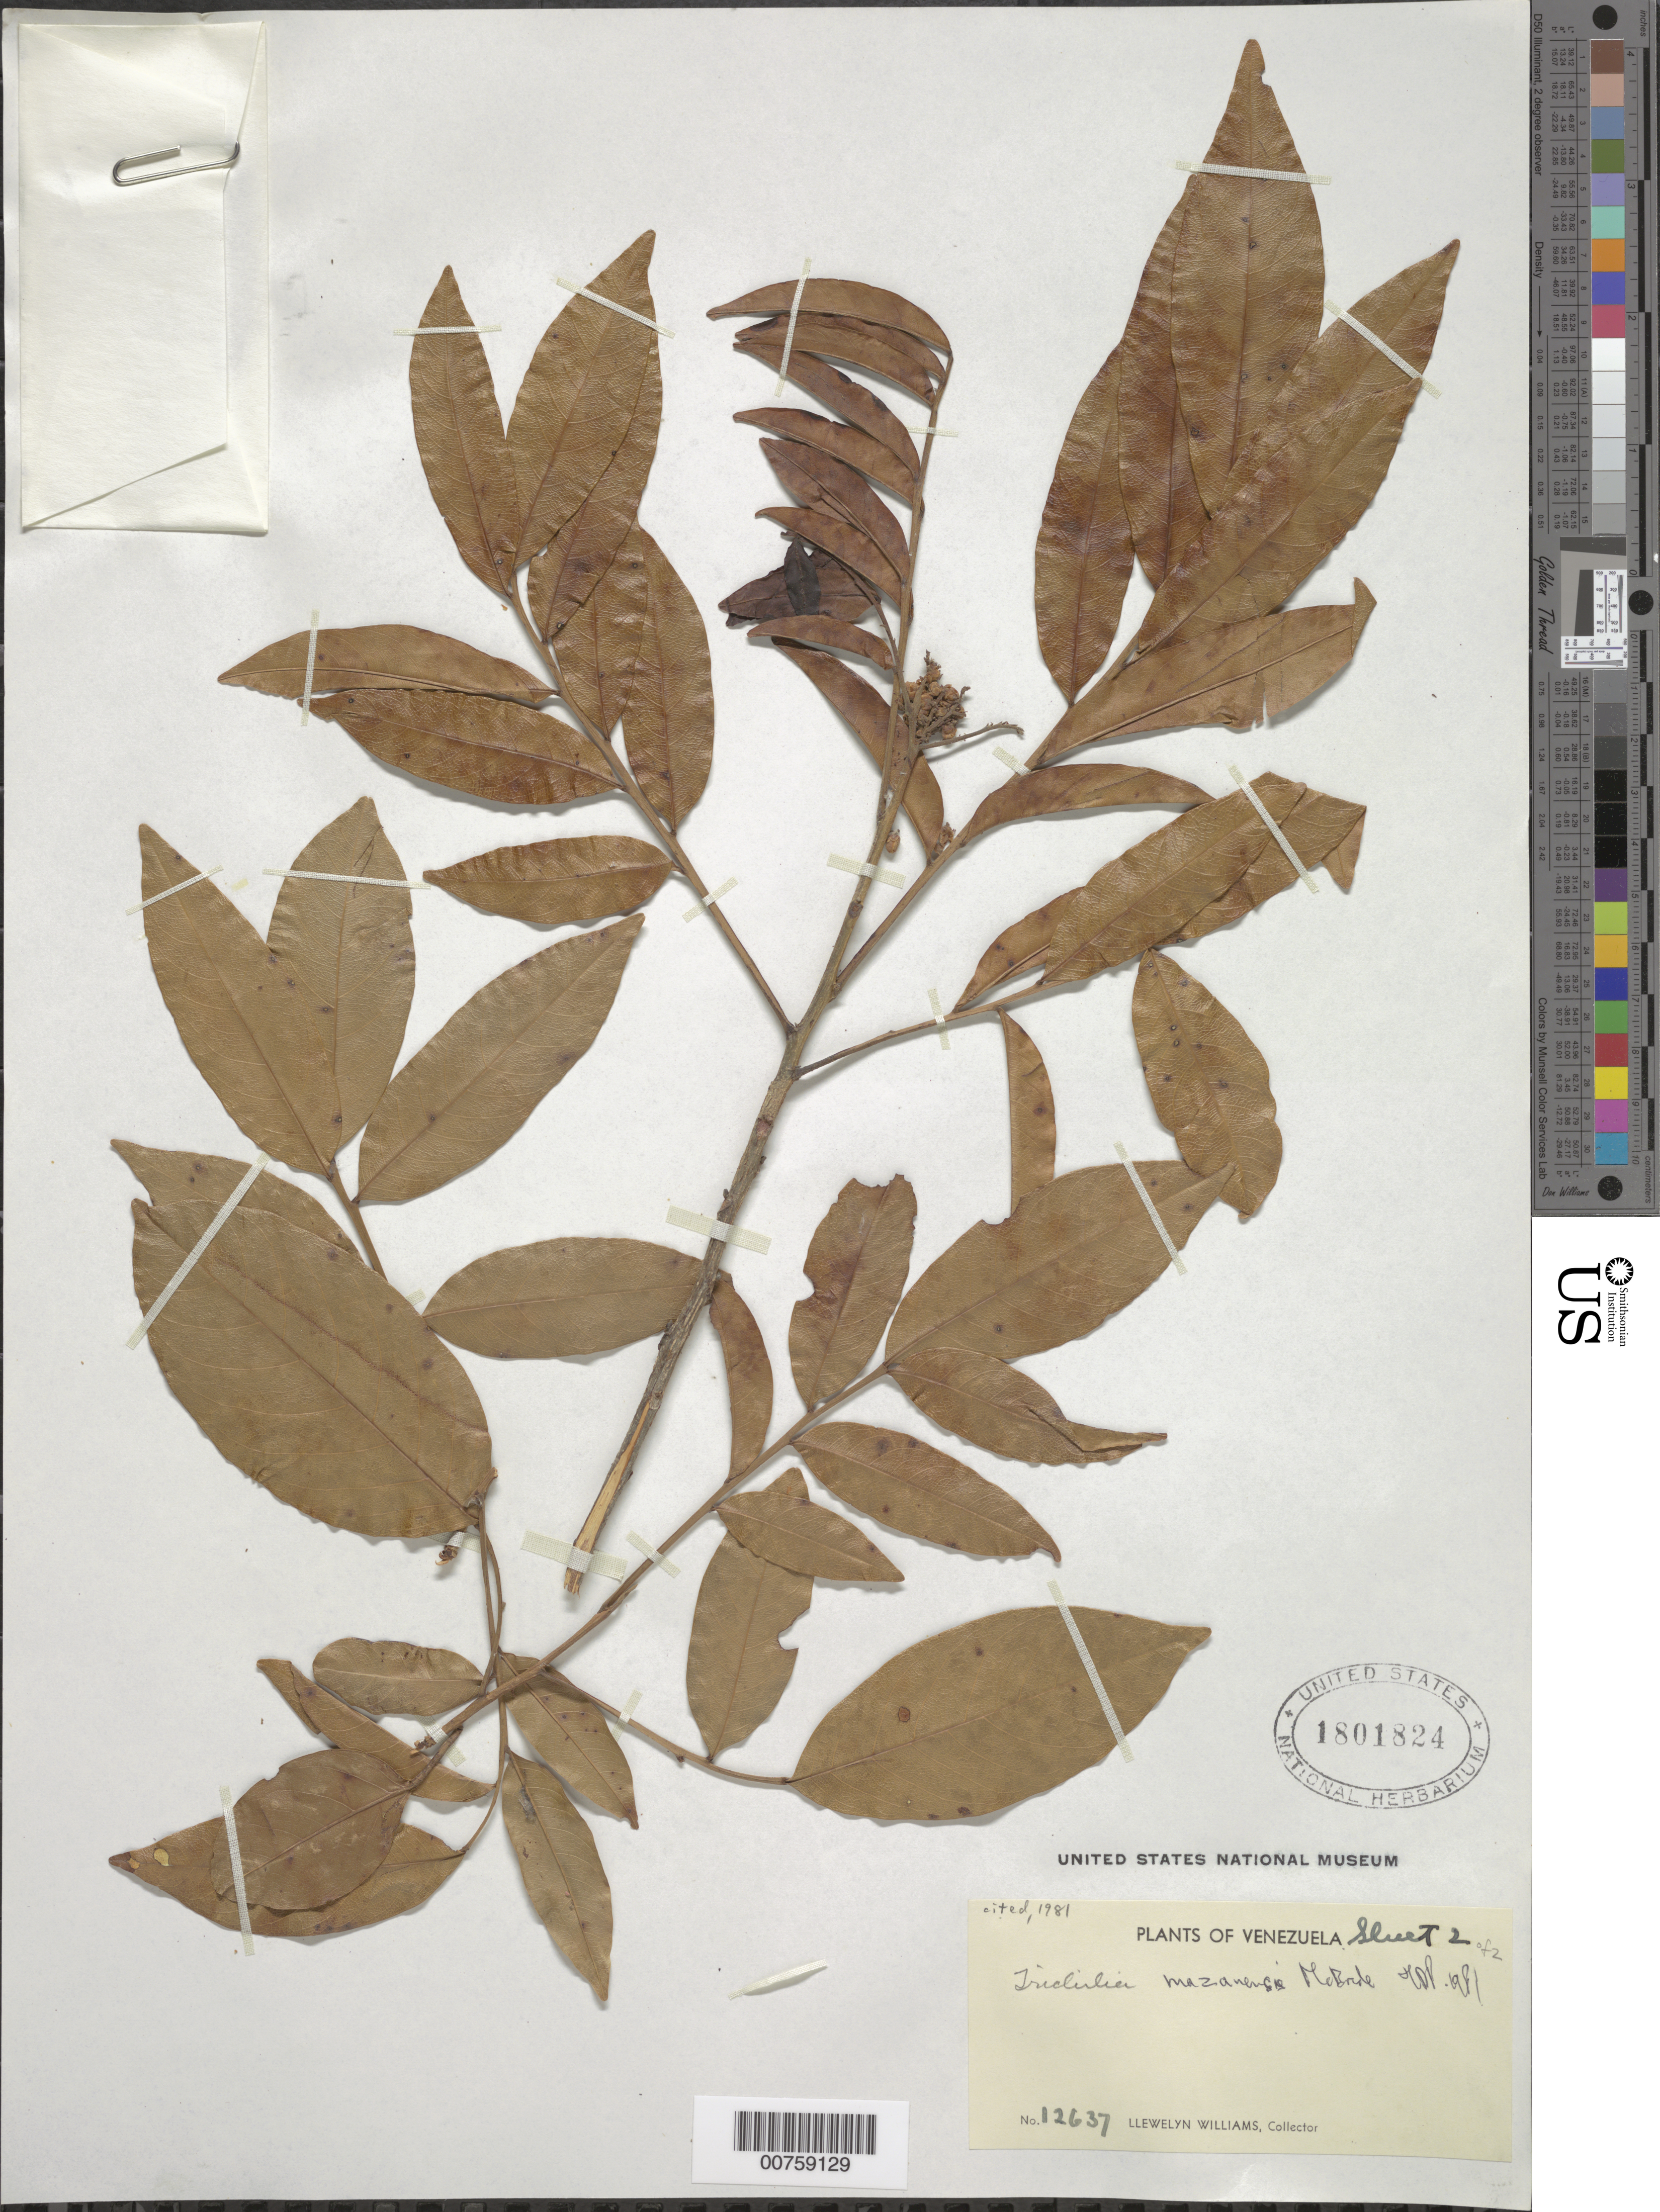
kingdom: Plantae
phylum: Tracheophyta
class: Magnoliopsida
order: Sapindales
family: Meliaceae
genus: Trichilia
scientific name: Trichilia mazanensis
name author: J.F. Macbr.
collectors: Ll. Williams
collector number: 12637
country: Venezuela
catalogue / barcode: US 1801824